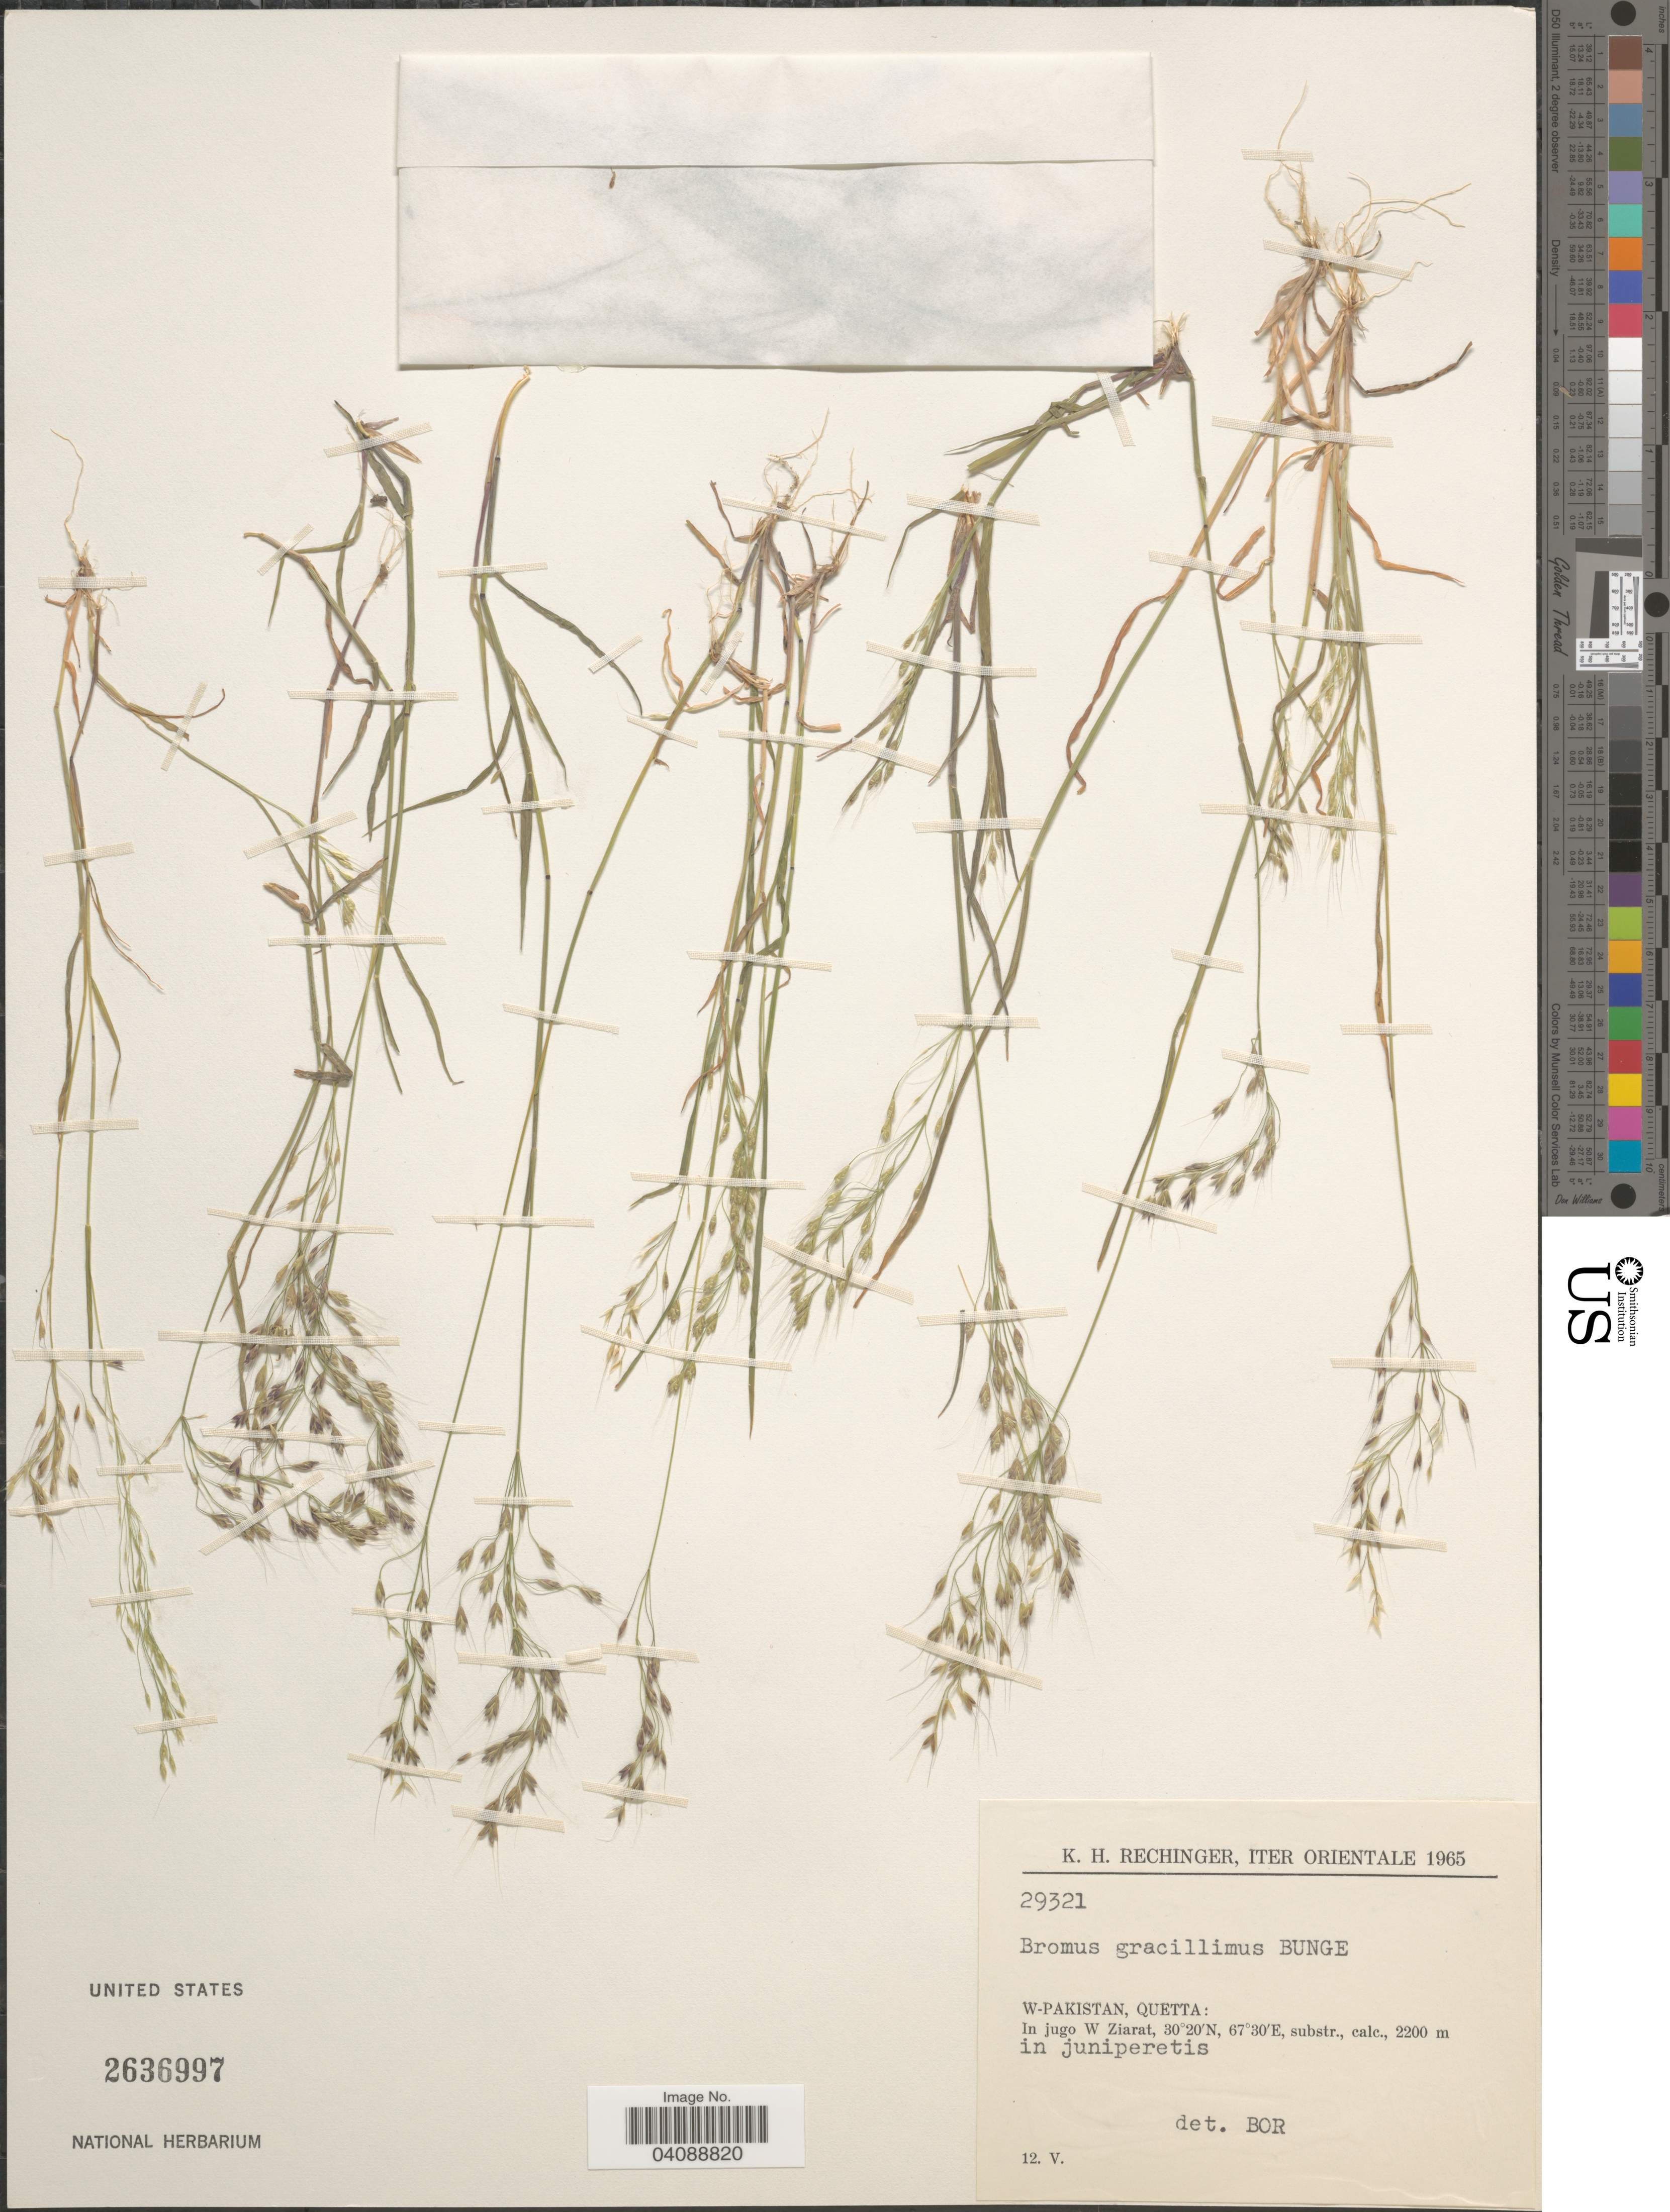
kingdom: Plantae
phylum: Tracheophyta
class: Liliopsida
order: Poales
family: Poaceae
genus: Bromus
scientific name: Bromus gracillimus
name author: Bunge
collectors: K. H. Rechinger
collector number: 29321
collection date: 1965-05-12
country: Pakistan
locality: Iter Orientale 1965. W-Pakistan, Quetta: In jugo W Ziarat.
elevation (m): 2200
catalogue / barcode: US 2636997